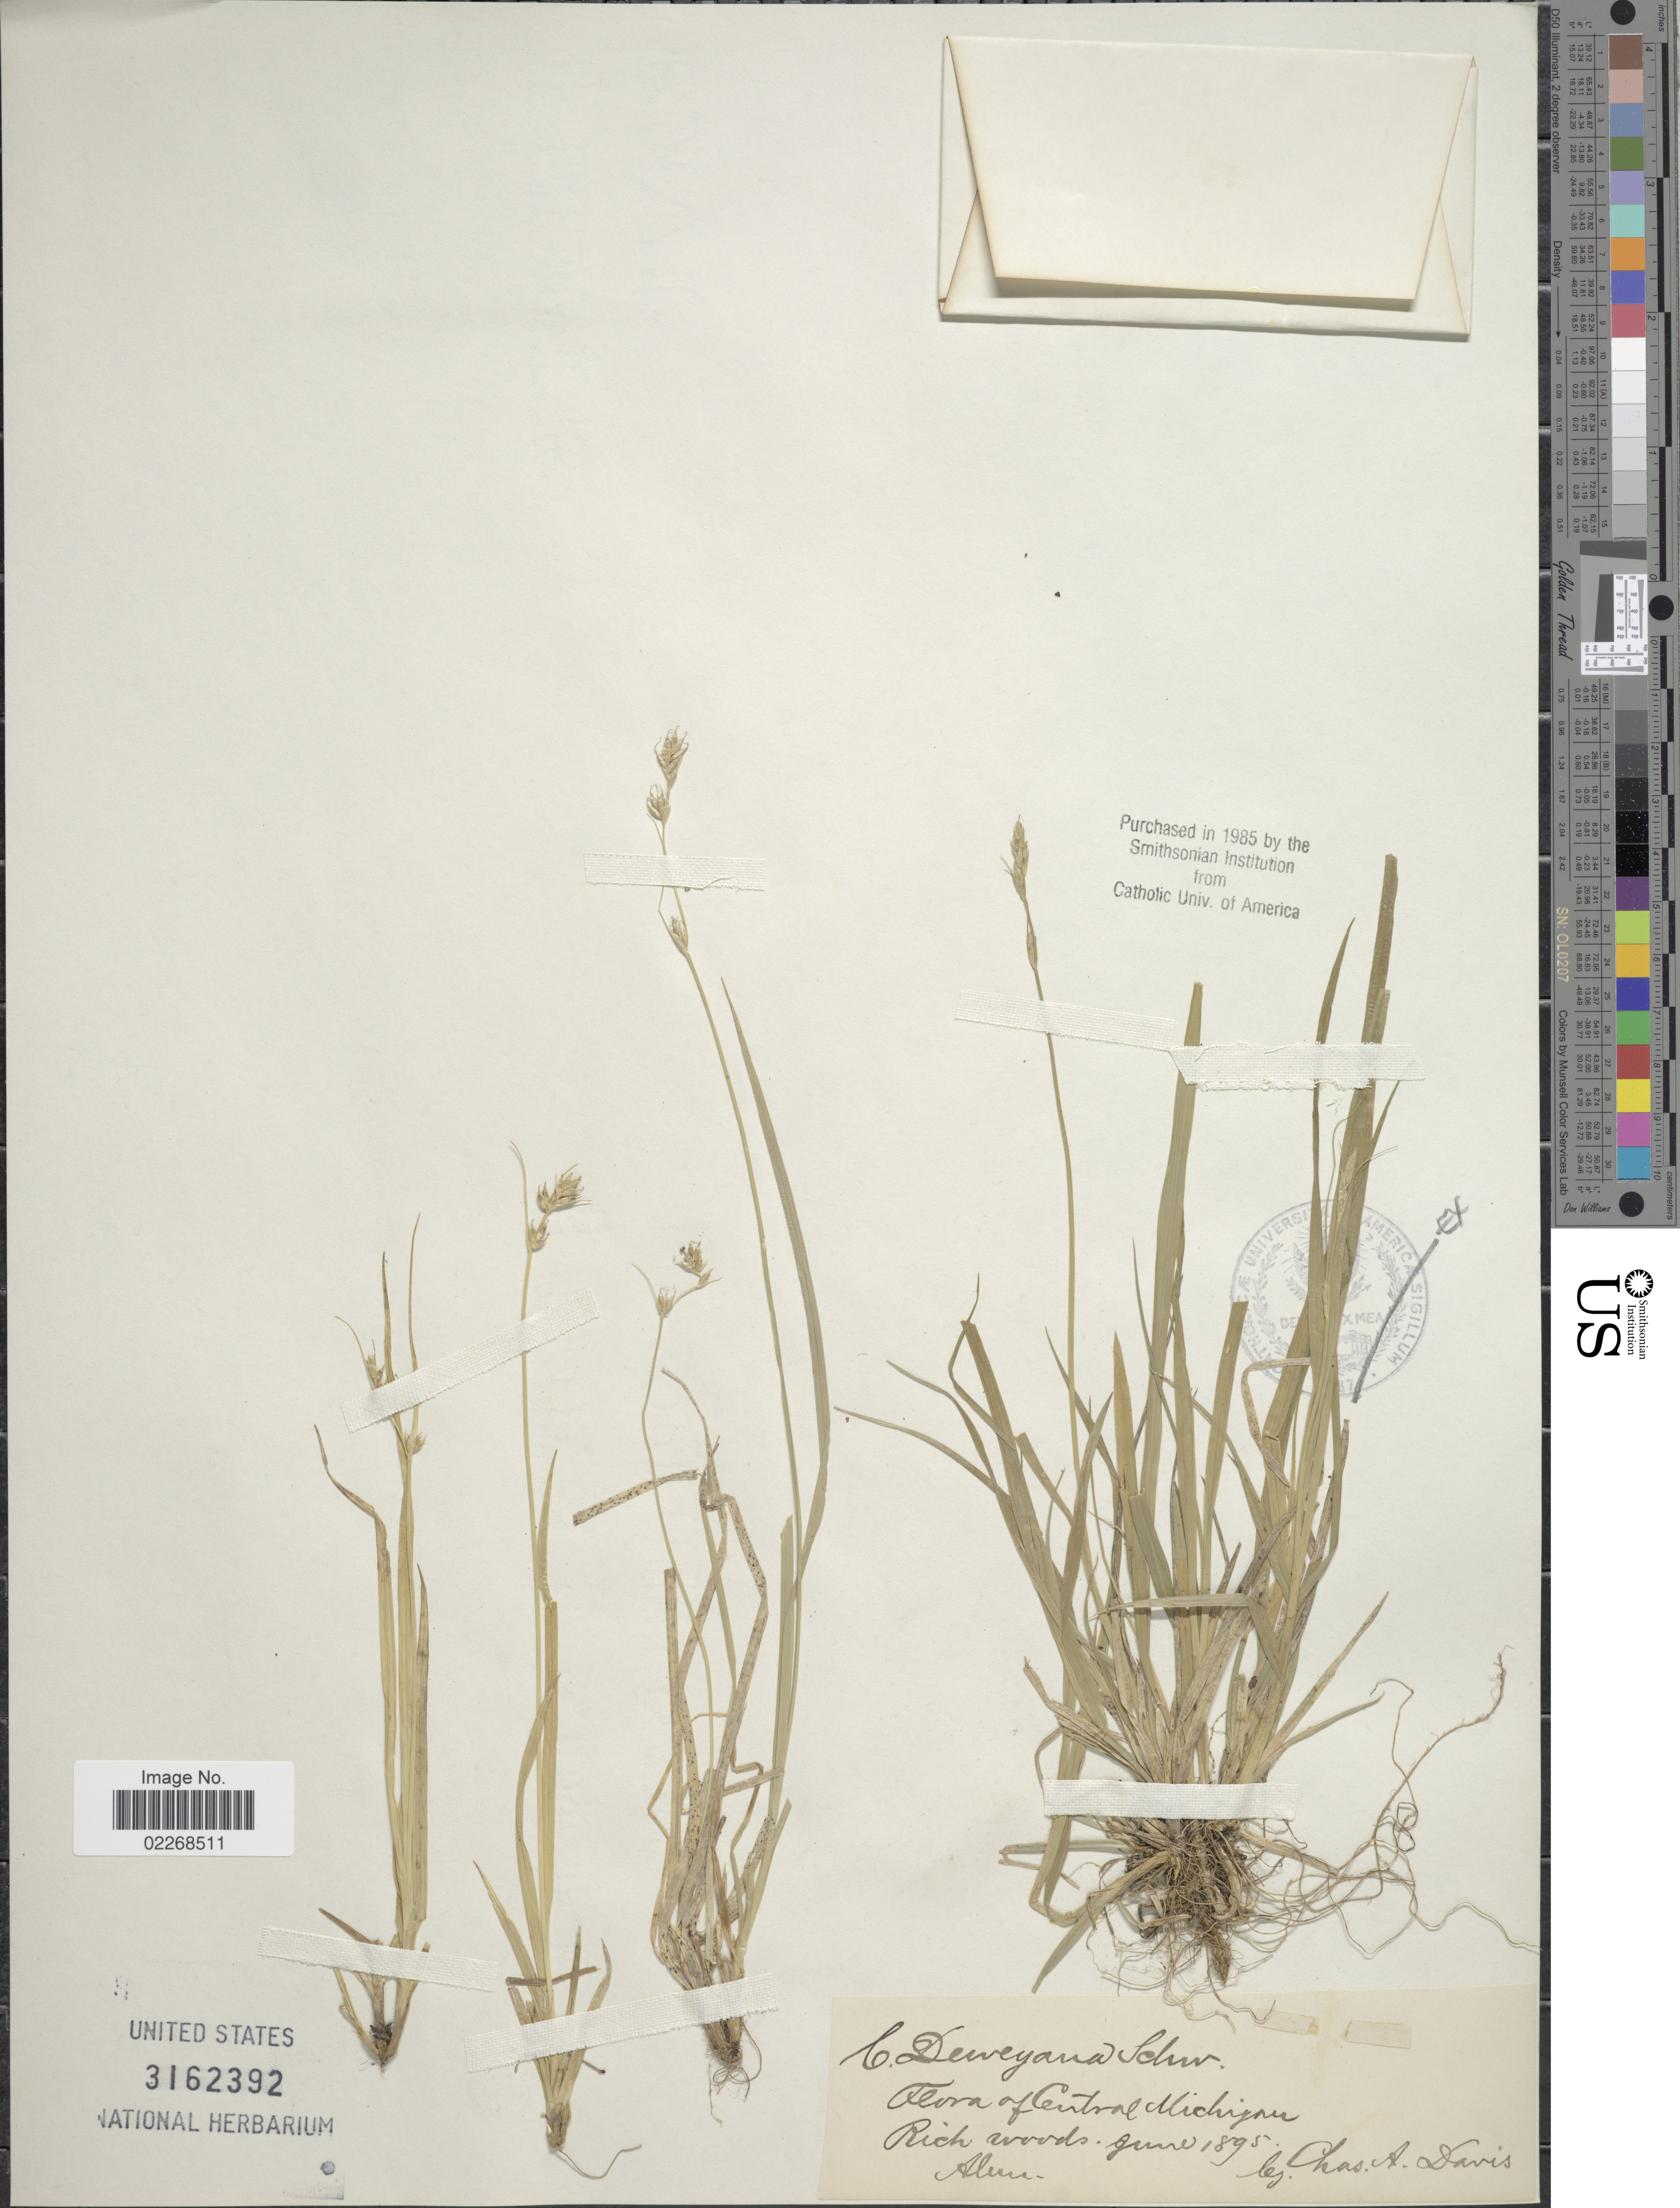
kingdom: Plantae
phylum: Tracheophyta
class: Liliopsida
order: Poales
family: Cyperaceae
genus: Carex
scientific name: Carex deweyana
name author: Schwein.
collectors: C. Davis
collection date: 1895-06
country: United States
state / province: Michigan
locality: Alma, Central Michigan, rich woods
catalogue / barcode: US 3162392